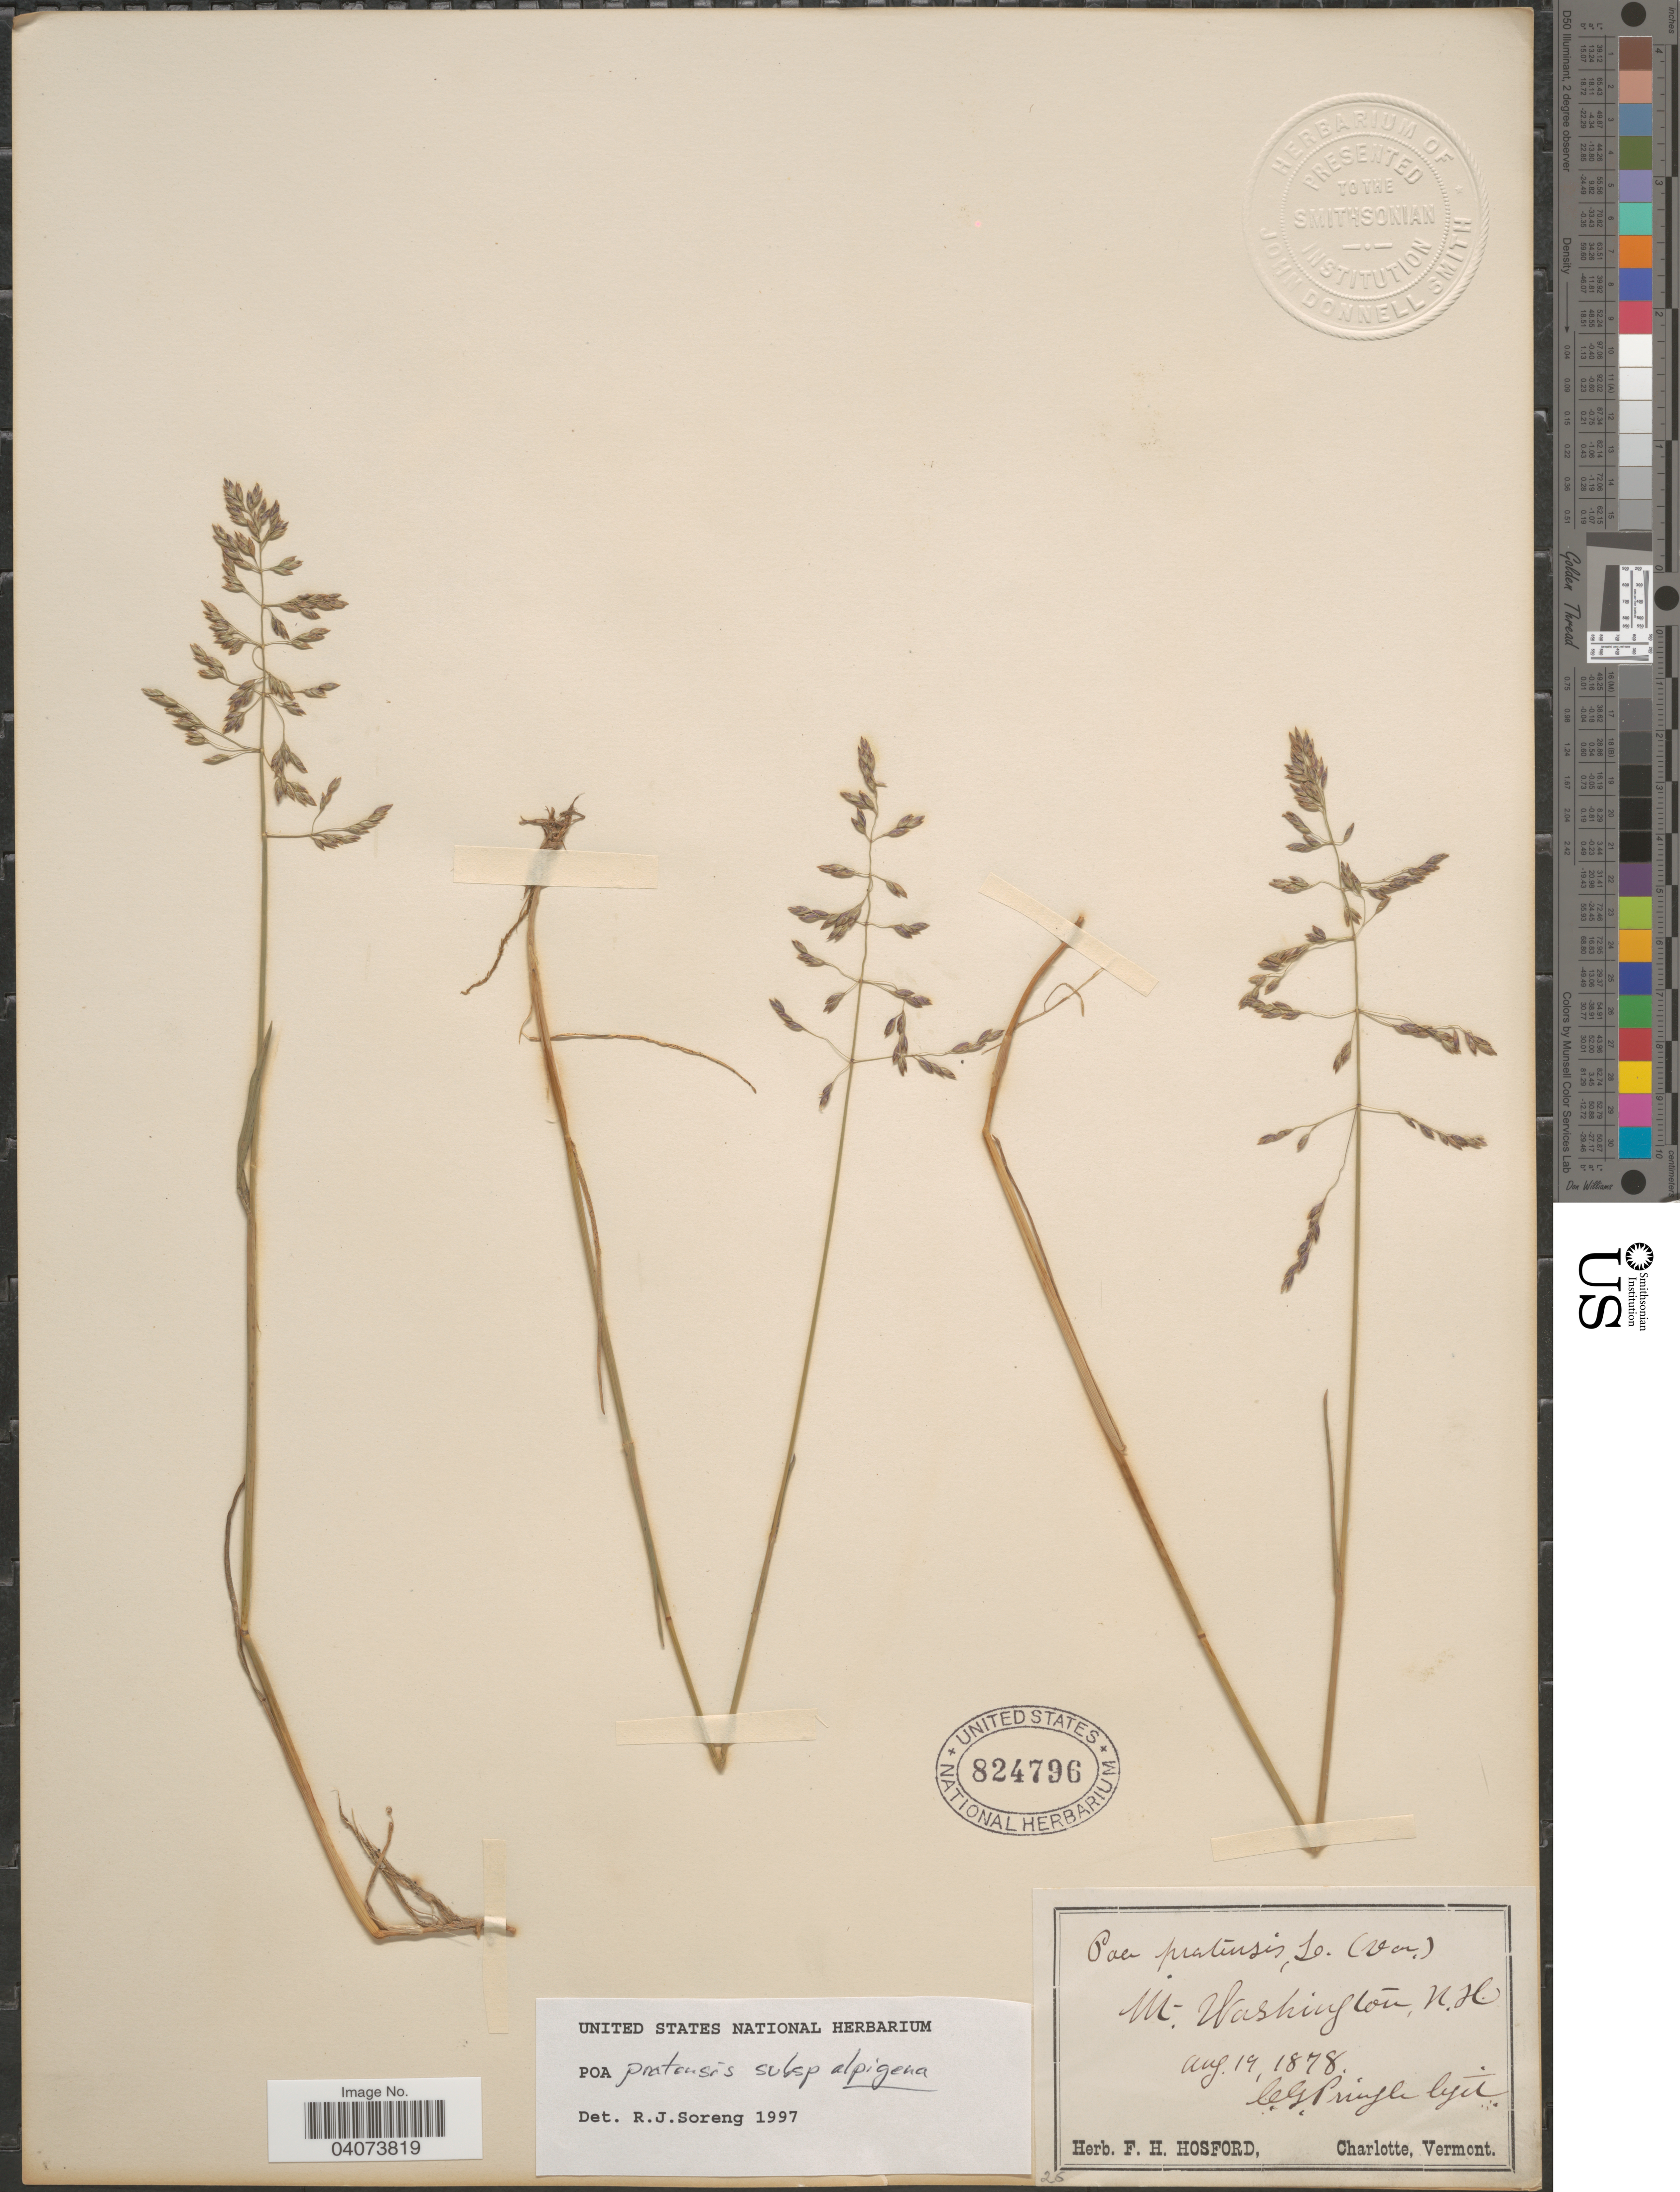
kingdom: Plantae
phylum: Tracheophyta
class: Liliopsida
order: Poales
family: Poaceae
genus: Poa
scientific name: Poa pratensis subsp. alpigena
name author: (Lindm.) Hiitonen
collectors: C. G. Pringle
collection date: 1878-08-19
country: United States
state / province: New Hampshire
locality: Mt. Washington.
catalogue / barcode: US 824796